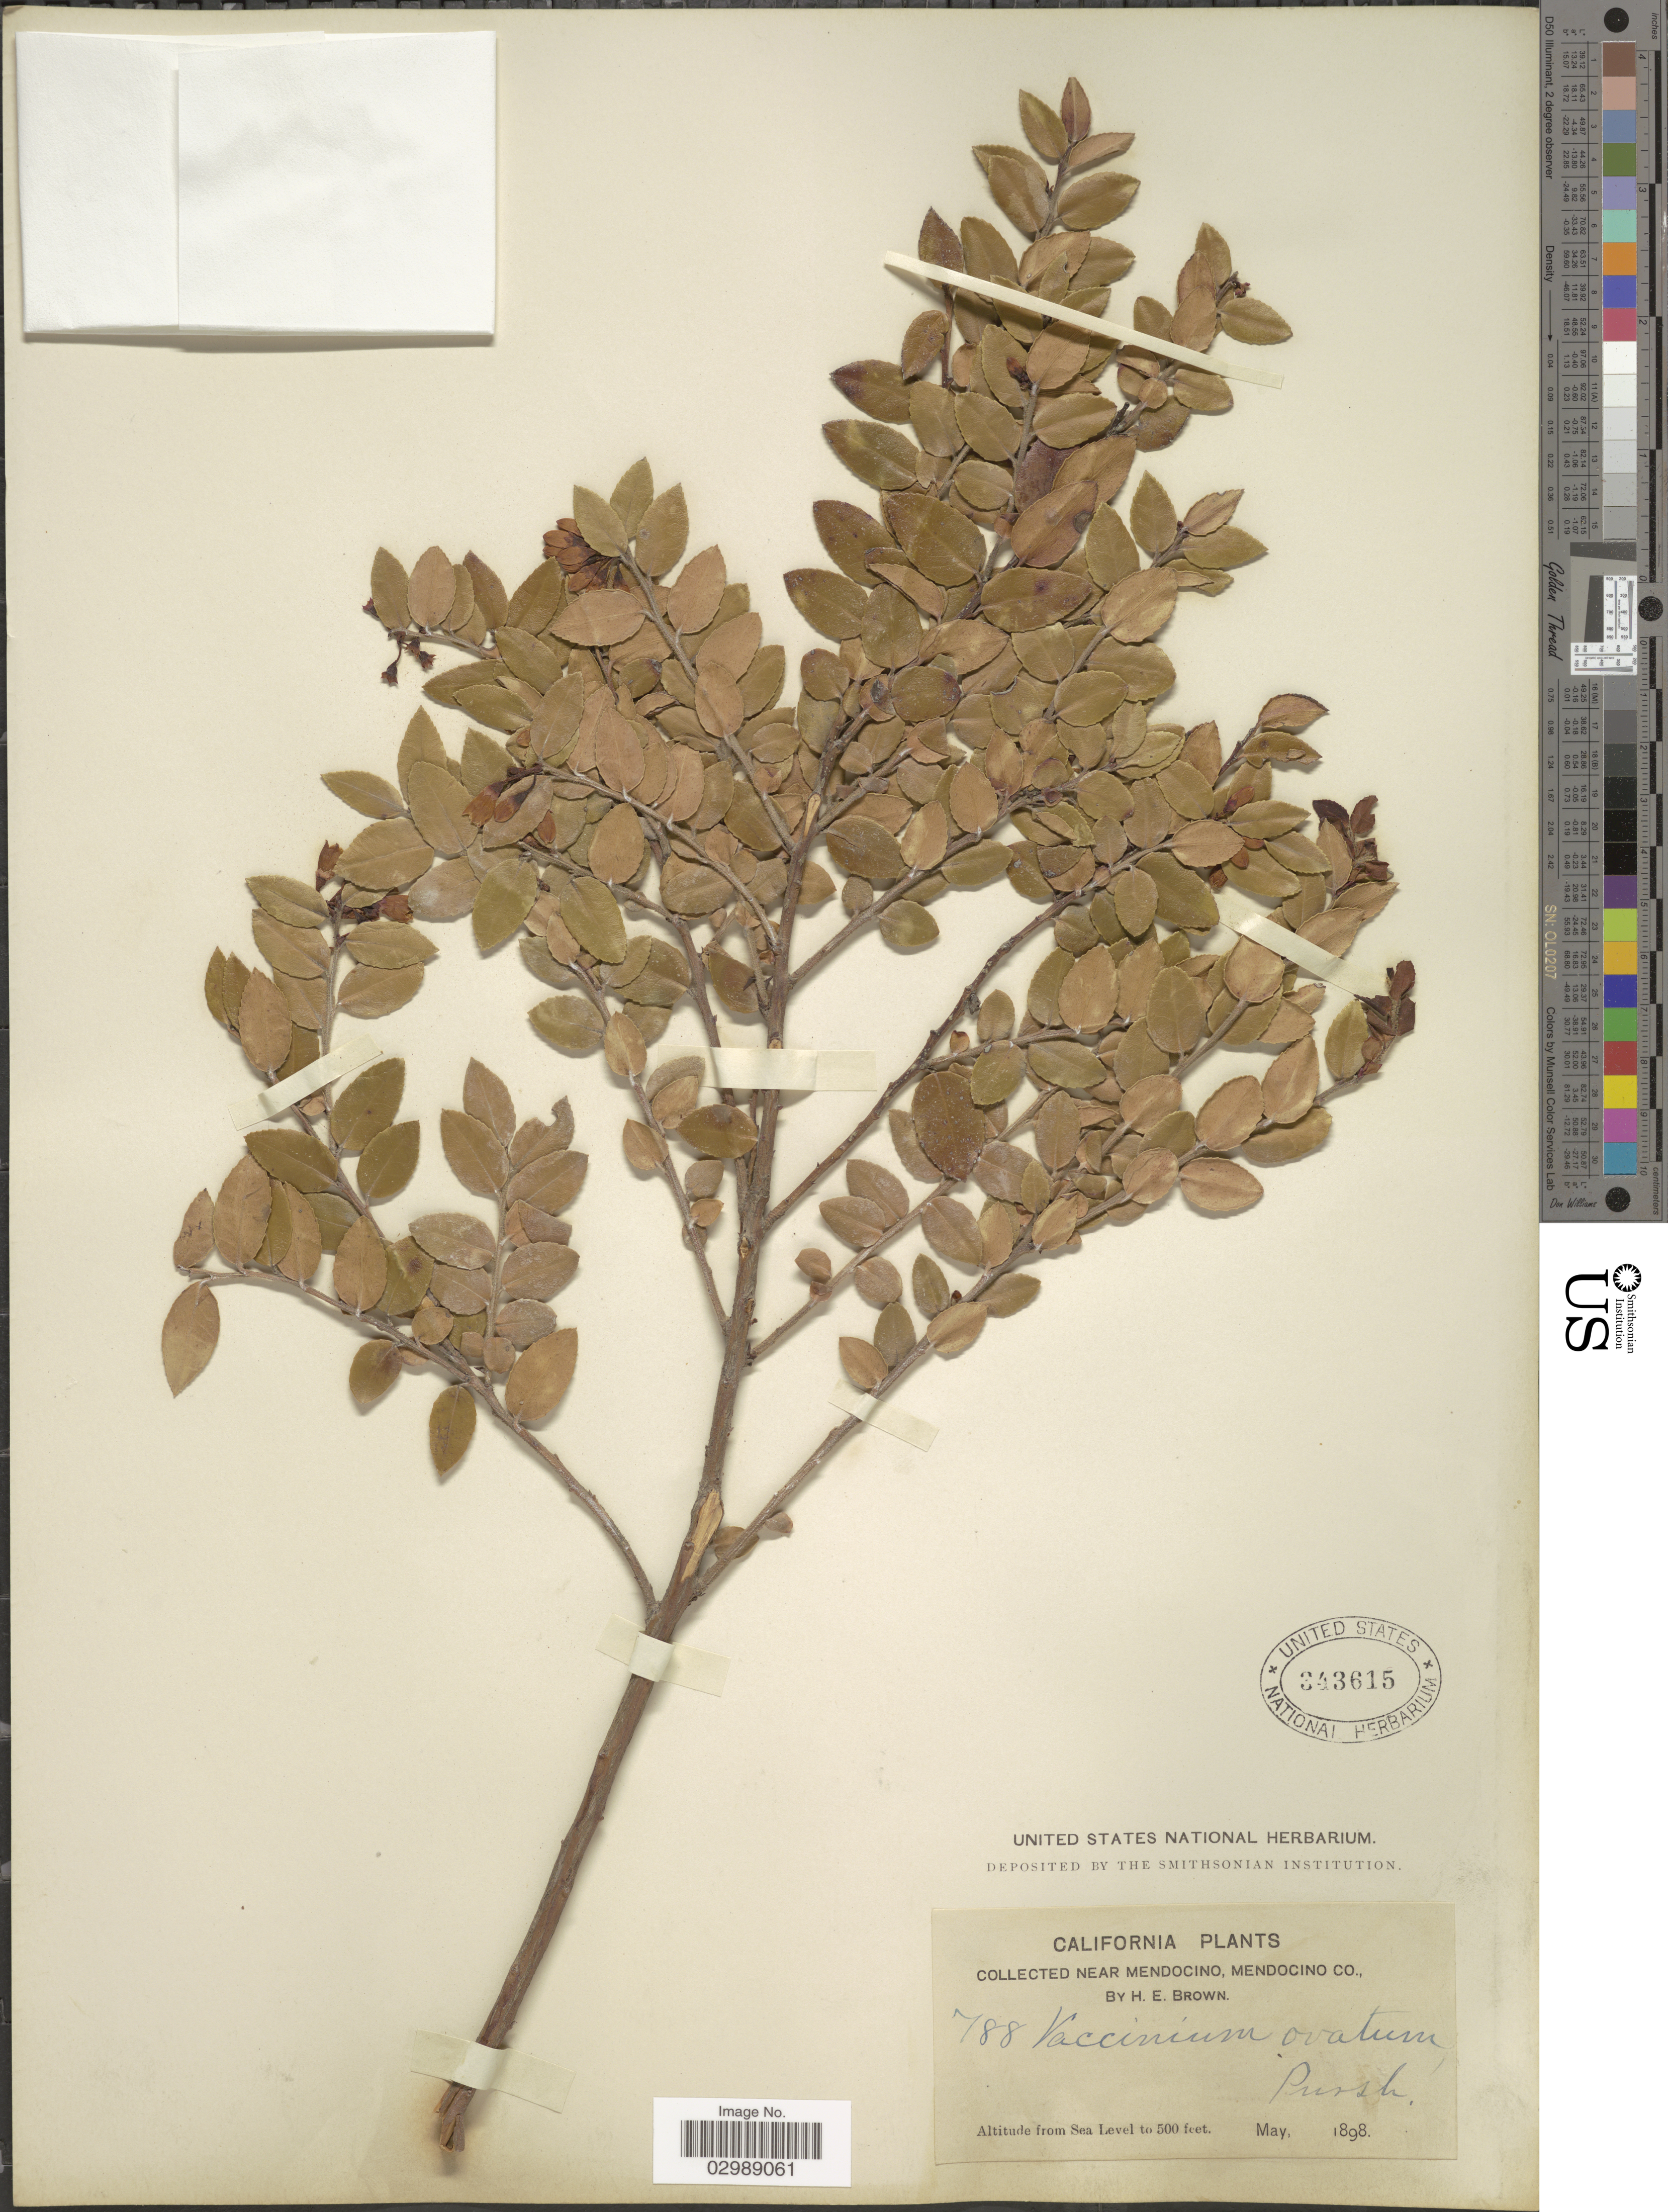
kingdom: Plantae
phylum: Tracheophyta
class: Magnoliopsida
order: Ericales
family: Ericaceae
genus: Vaccinium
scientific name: Vaccinium ovatum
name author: Pursh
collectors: H. E. Brown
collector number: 788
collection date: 1898-05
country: United States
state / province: California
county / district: Mendocino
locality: Near Mendocino, Mendocino Co.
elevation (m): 0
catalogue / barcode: US 343615